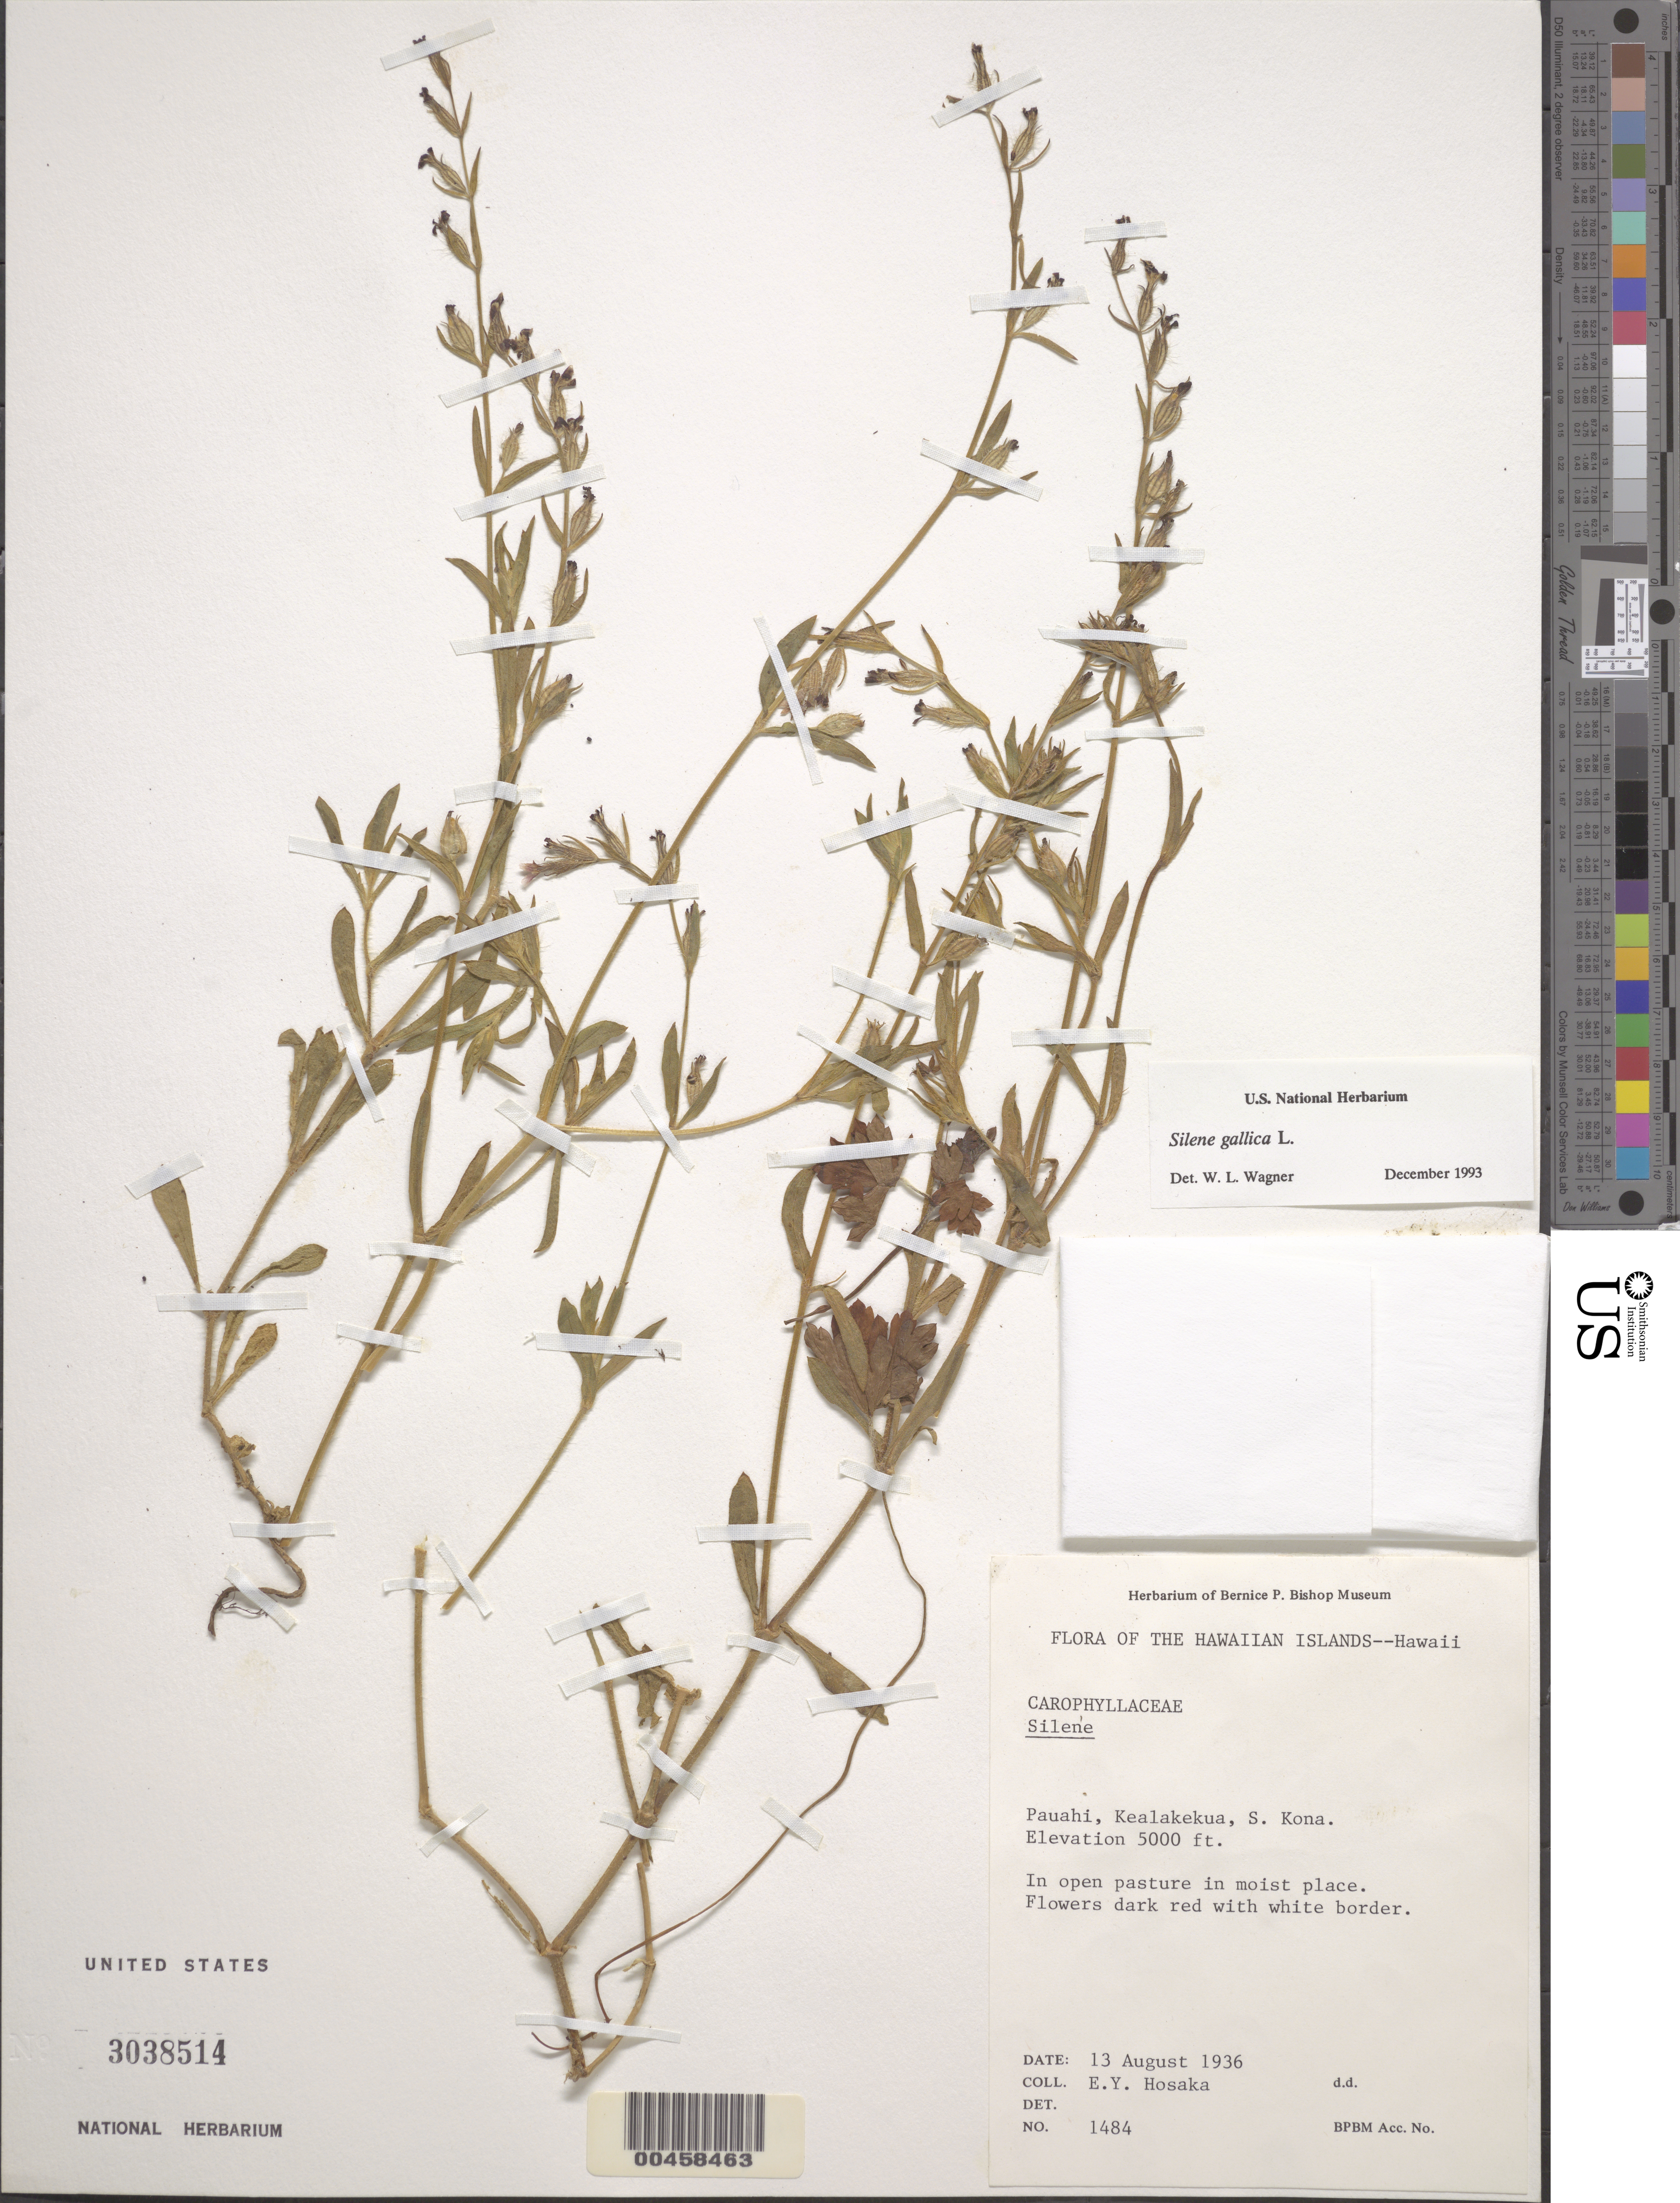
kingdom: Plantae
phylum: Tracheophyta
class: Magnoliopsida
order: Caryophyllales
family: Caryophyllaceae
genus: Silene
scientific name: Silene gallica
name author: L.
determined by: Wagner, W. L., (BOT), Smithsonian Institution - National Museum of Natural History (UNITED STATES)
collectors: E. Y. Hosaka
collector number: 1484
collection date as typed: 13 Aug 1936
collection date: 1936-08-13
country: United States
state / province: Hawaii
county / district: Hawaii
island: Hawaii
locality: Pauahi, Kealakekua, S Kona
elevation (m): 1524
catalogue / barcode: US 3038514